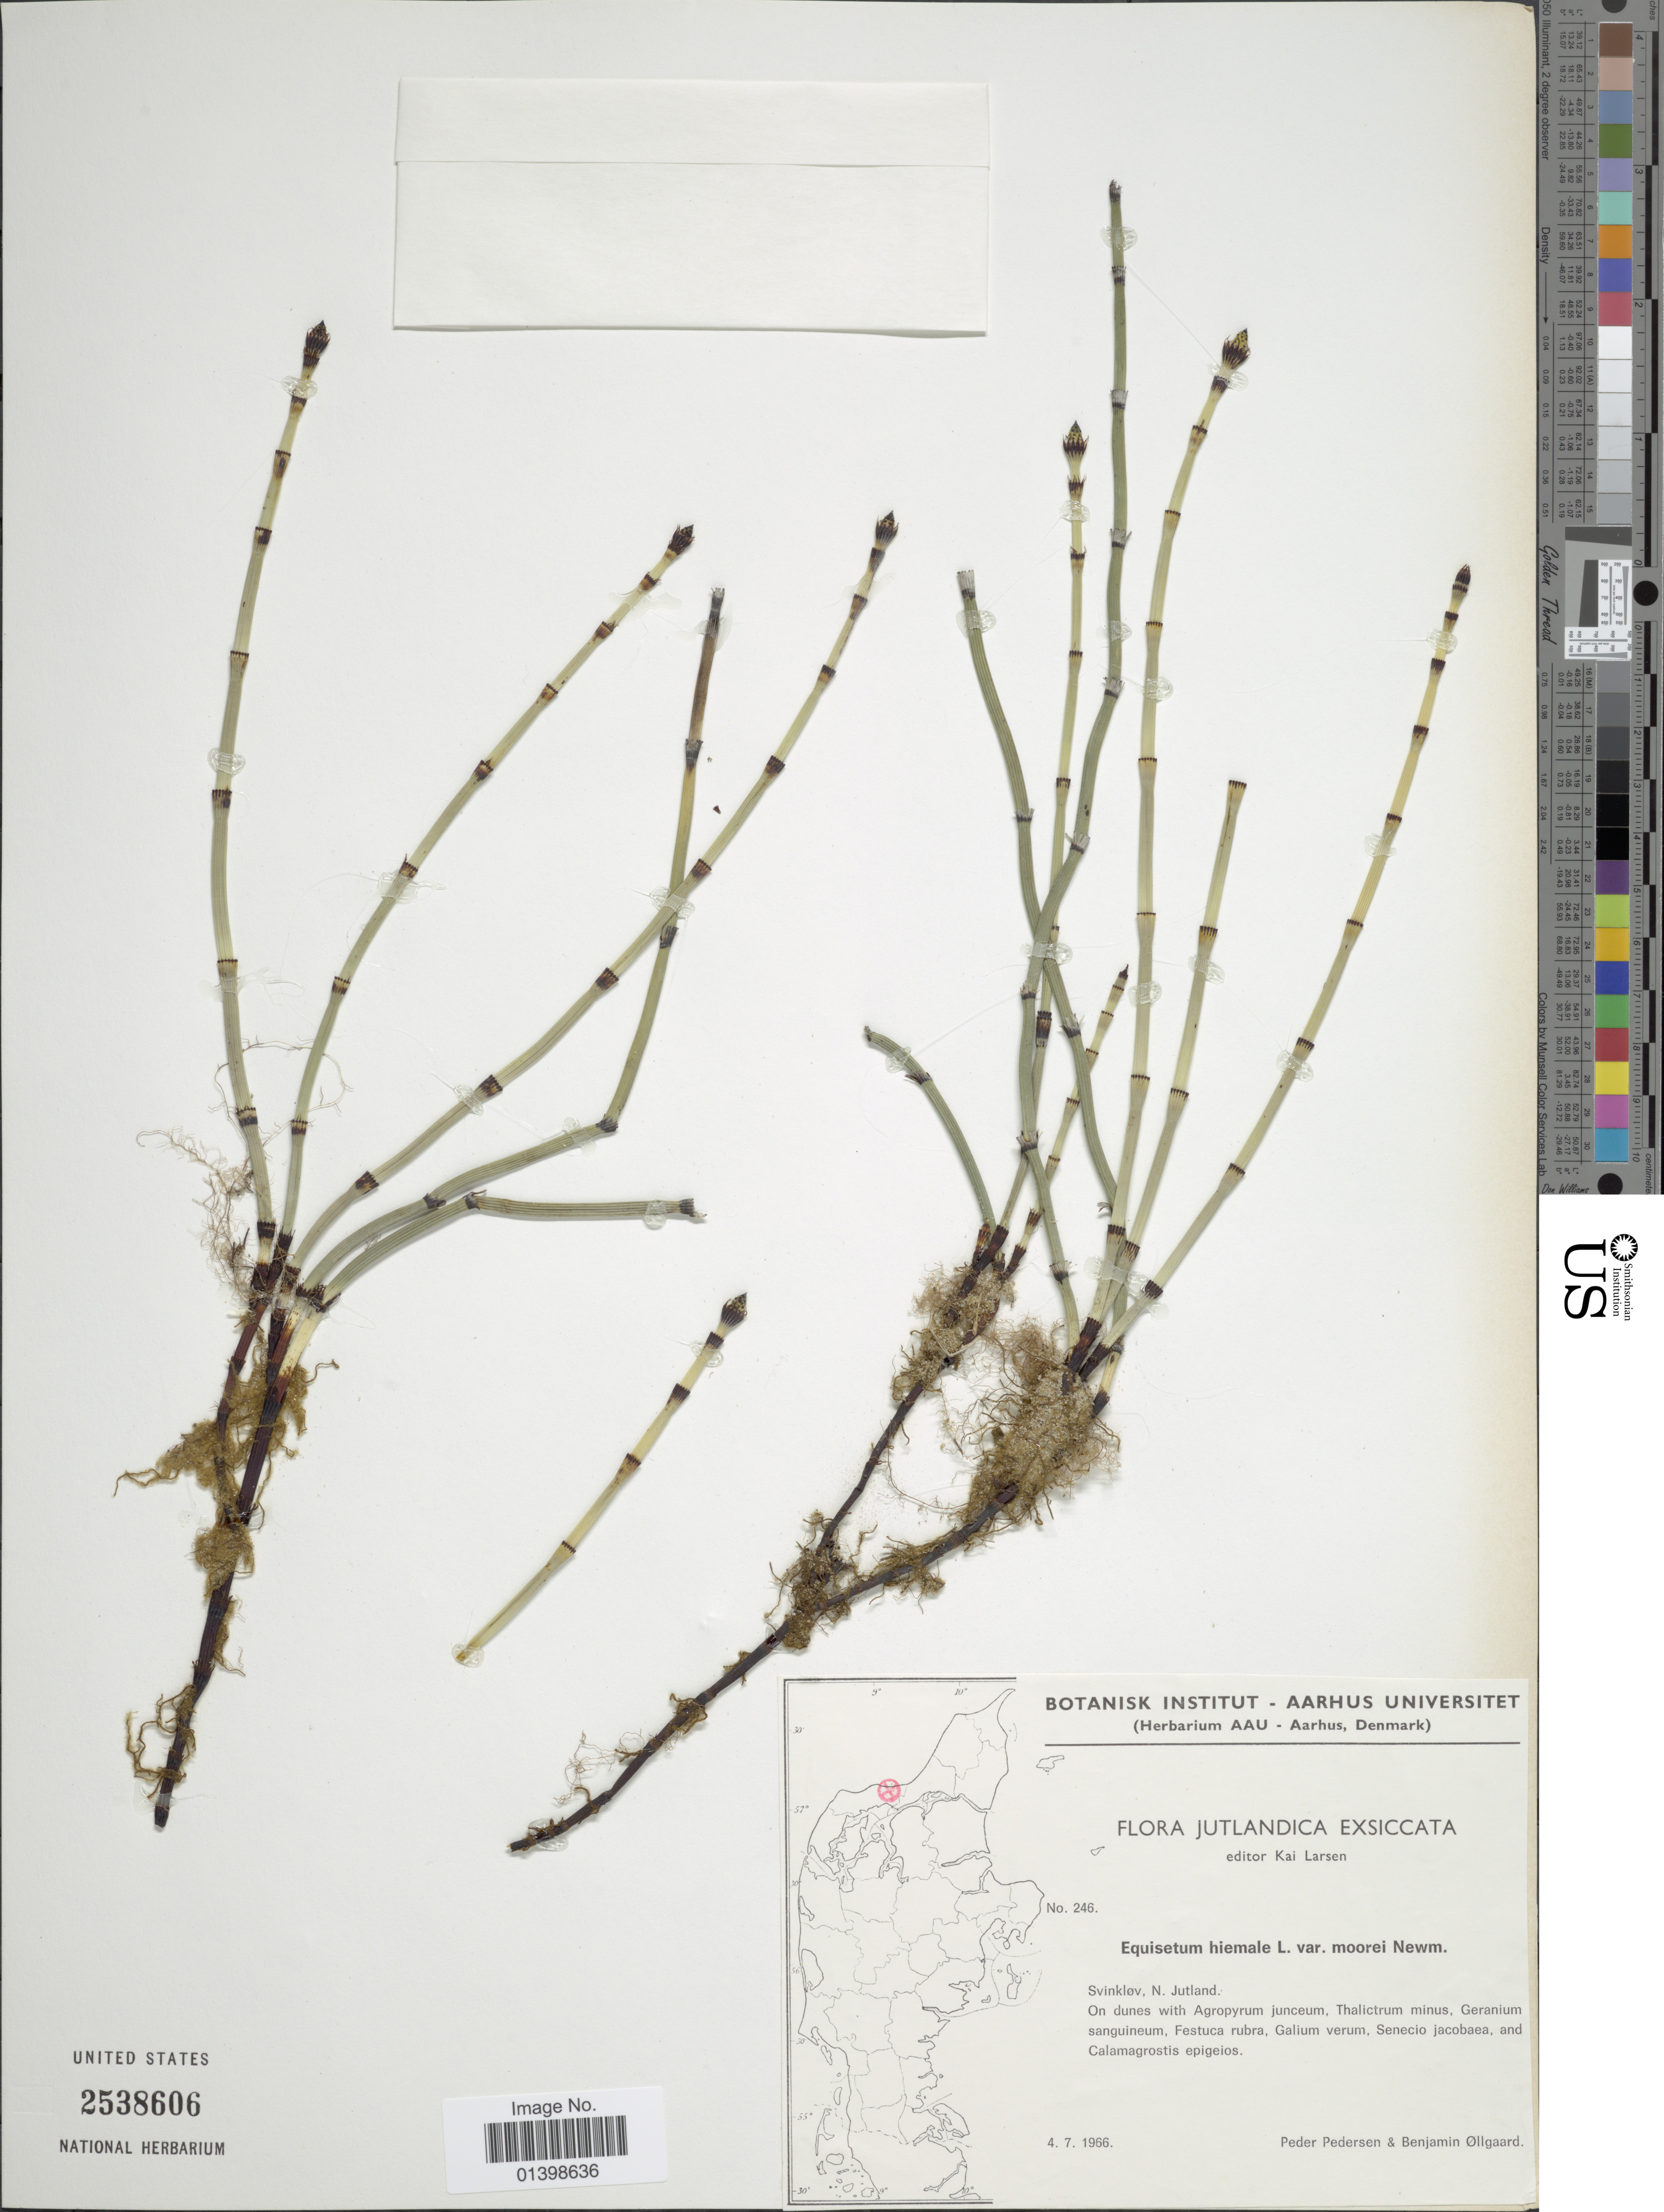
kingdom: Plantae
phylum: Tracheophyta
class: Polypodiopsida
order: Equisetales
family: Equisetaceae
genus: Equisetum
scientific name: Equisetum hyemale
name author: L.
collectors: P. Pedersen & B. Øllgaard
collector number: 246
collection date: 1966-07-04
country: Denmark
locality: Svinkløn, N. Jutland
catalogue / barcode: US 2538606